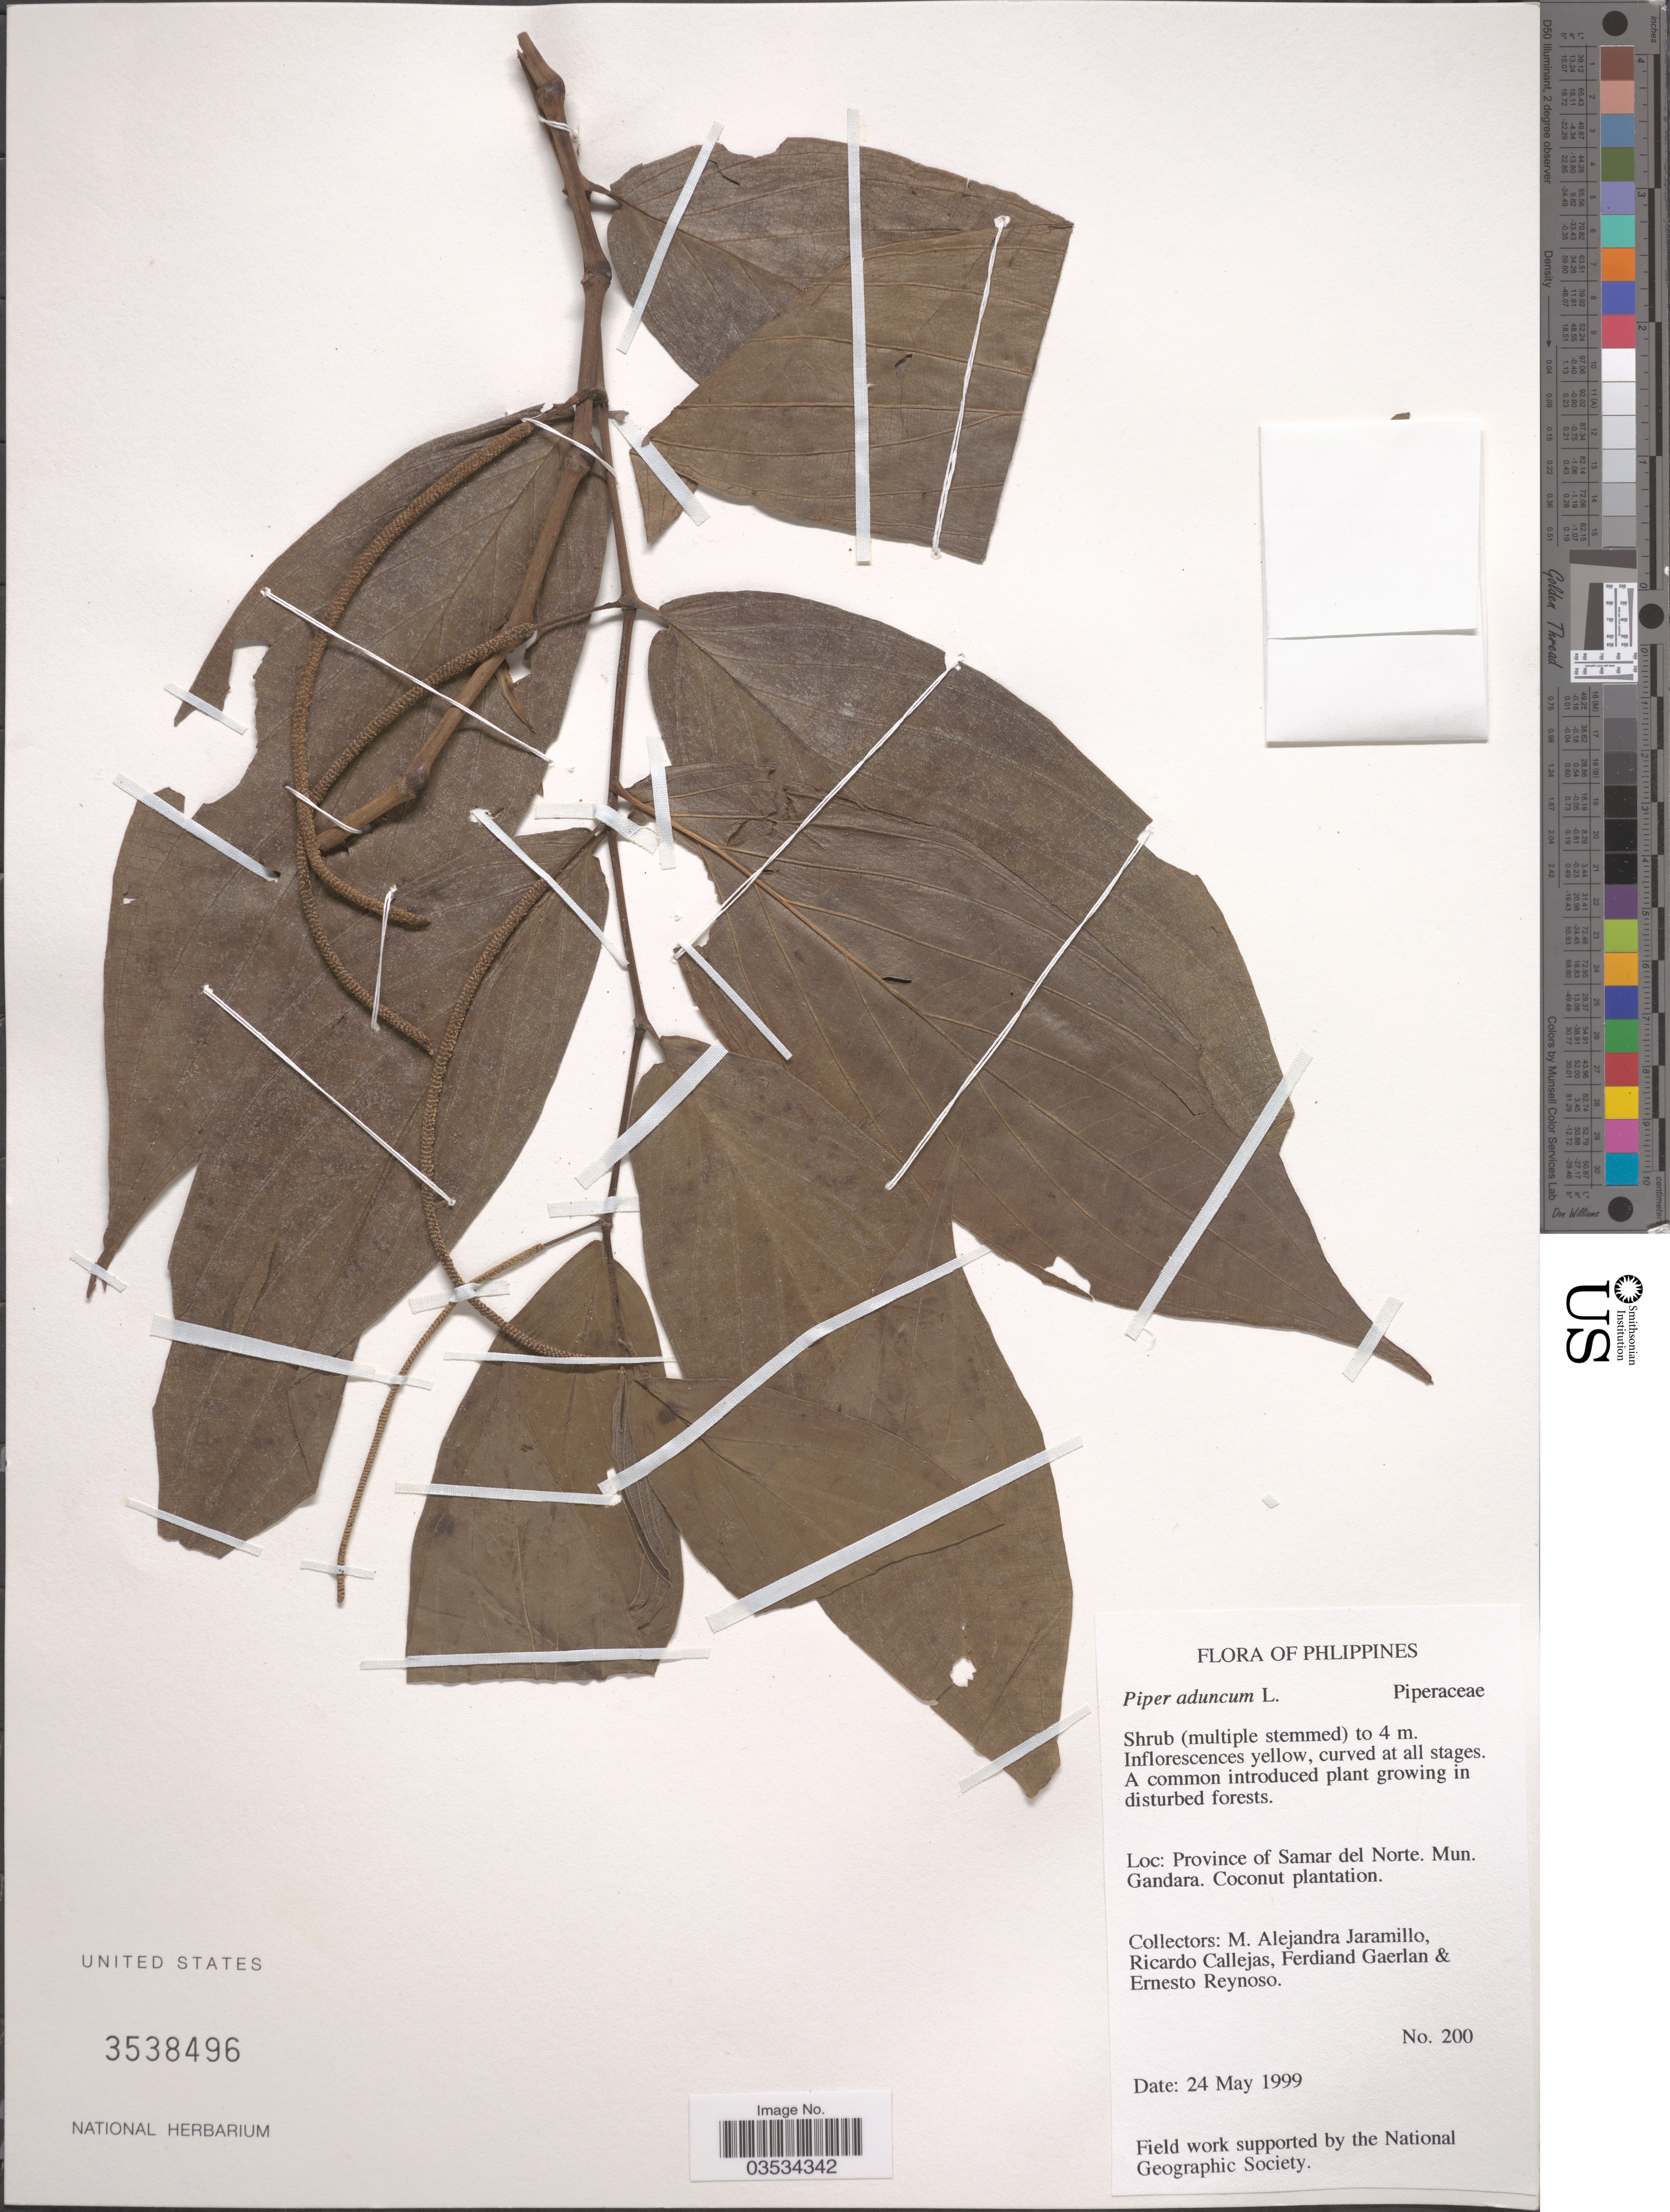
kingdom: Plantae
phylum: Tracheophyta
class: Magnoliopsida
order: Piperales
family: Piperaceae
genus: Piper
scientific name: Piper aduncum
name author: L.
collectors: M. A. Jaramillo, R. Callejas, F. Gaerlan & E. Reynoso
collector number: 200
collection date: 1999-05-24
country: Philippines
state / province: Eastern Visayas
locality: Province of Samar del Norte. Mun. Gandara.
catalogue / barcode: US 3538496